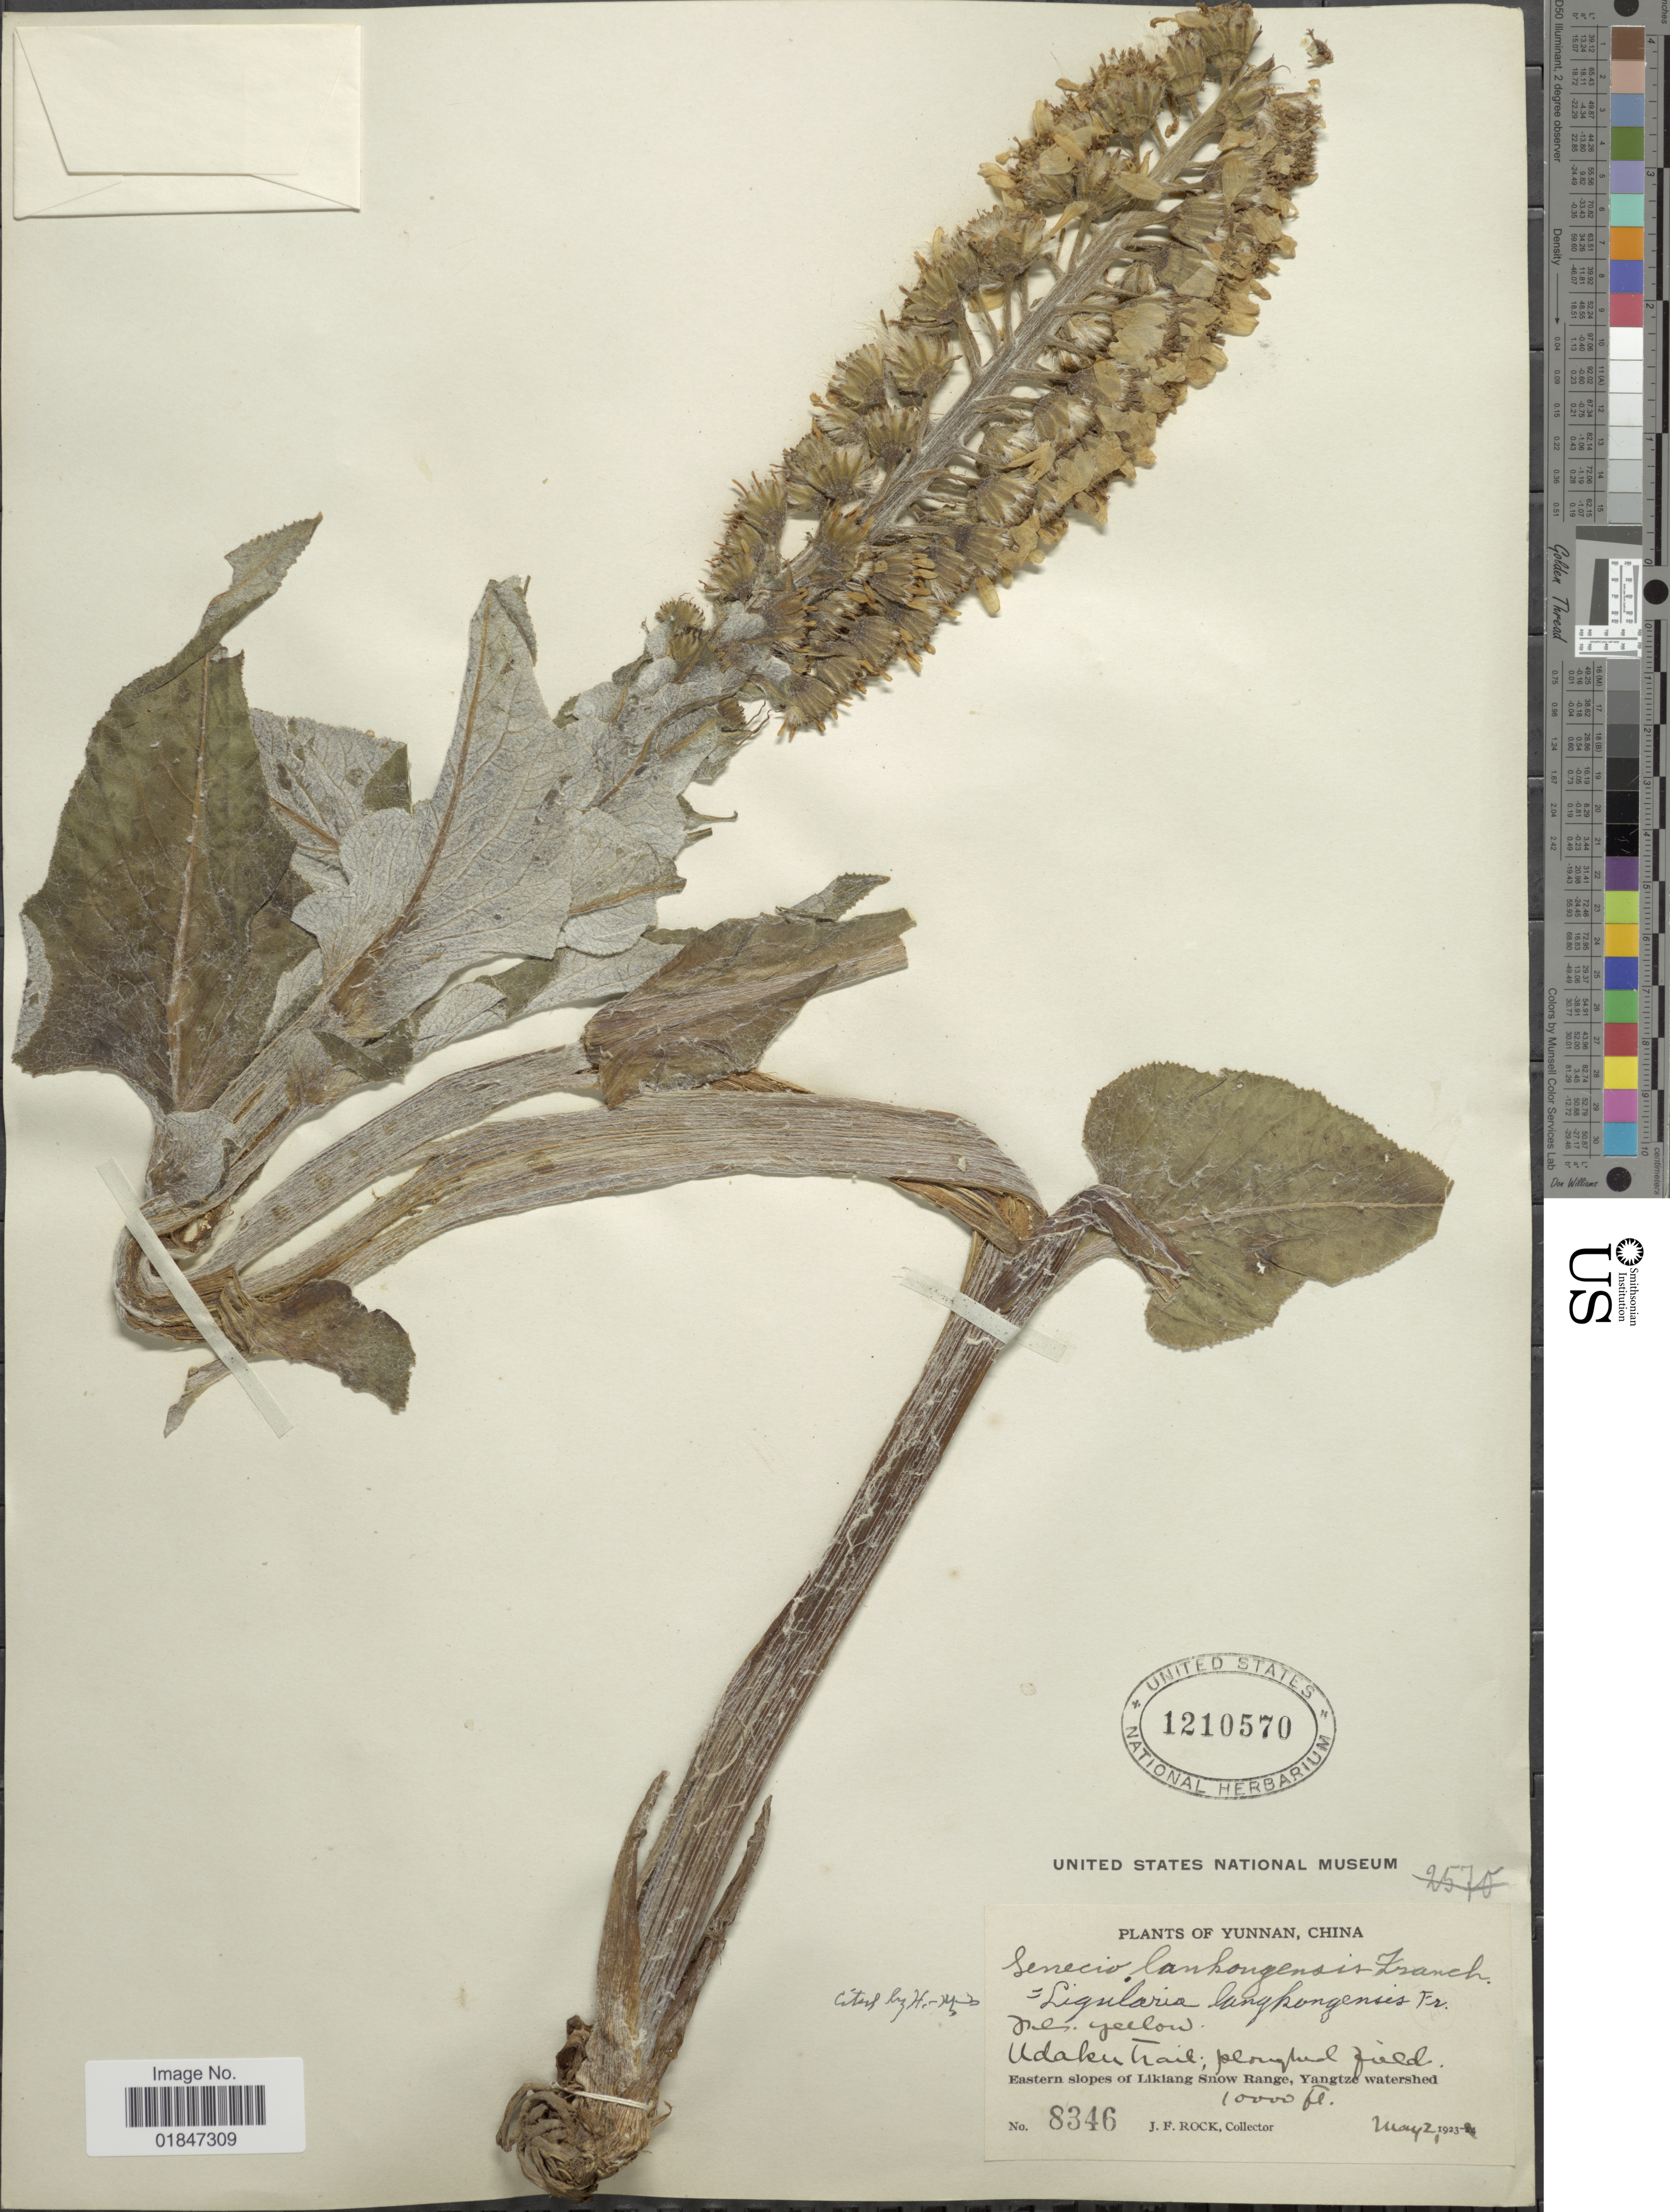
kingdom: Plantae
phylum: Tracheophyta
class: Magnoliopsida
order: Asterales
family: Asteraceae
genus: Ligularia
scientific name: Ligularia lankongensis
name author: (Franch.) Hand.-Mazz.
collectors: J. Rock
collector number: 8346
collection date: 1923-05-02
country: China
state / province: Yunnan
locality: Yunnan, China. Udaku Trail. Eastern slopes of Likiang Snow Range, Yangtze watershed.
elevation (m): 3048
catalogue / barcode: US 1210570